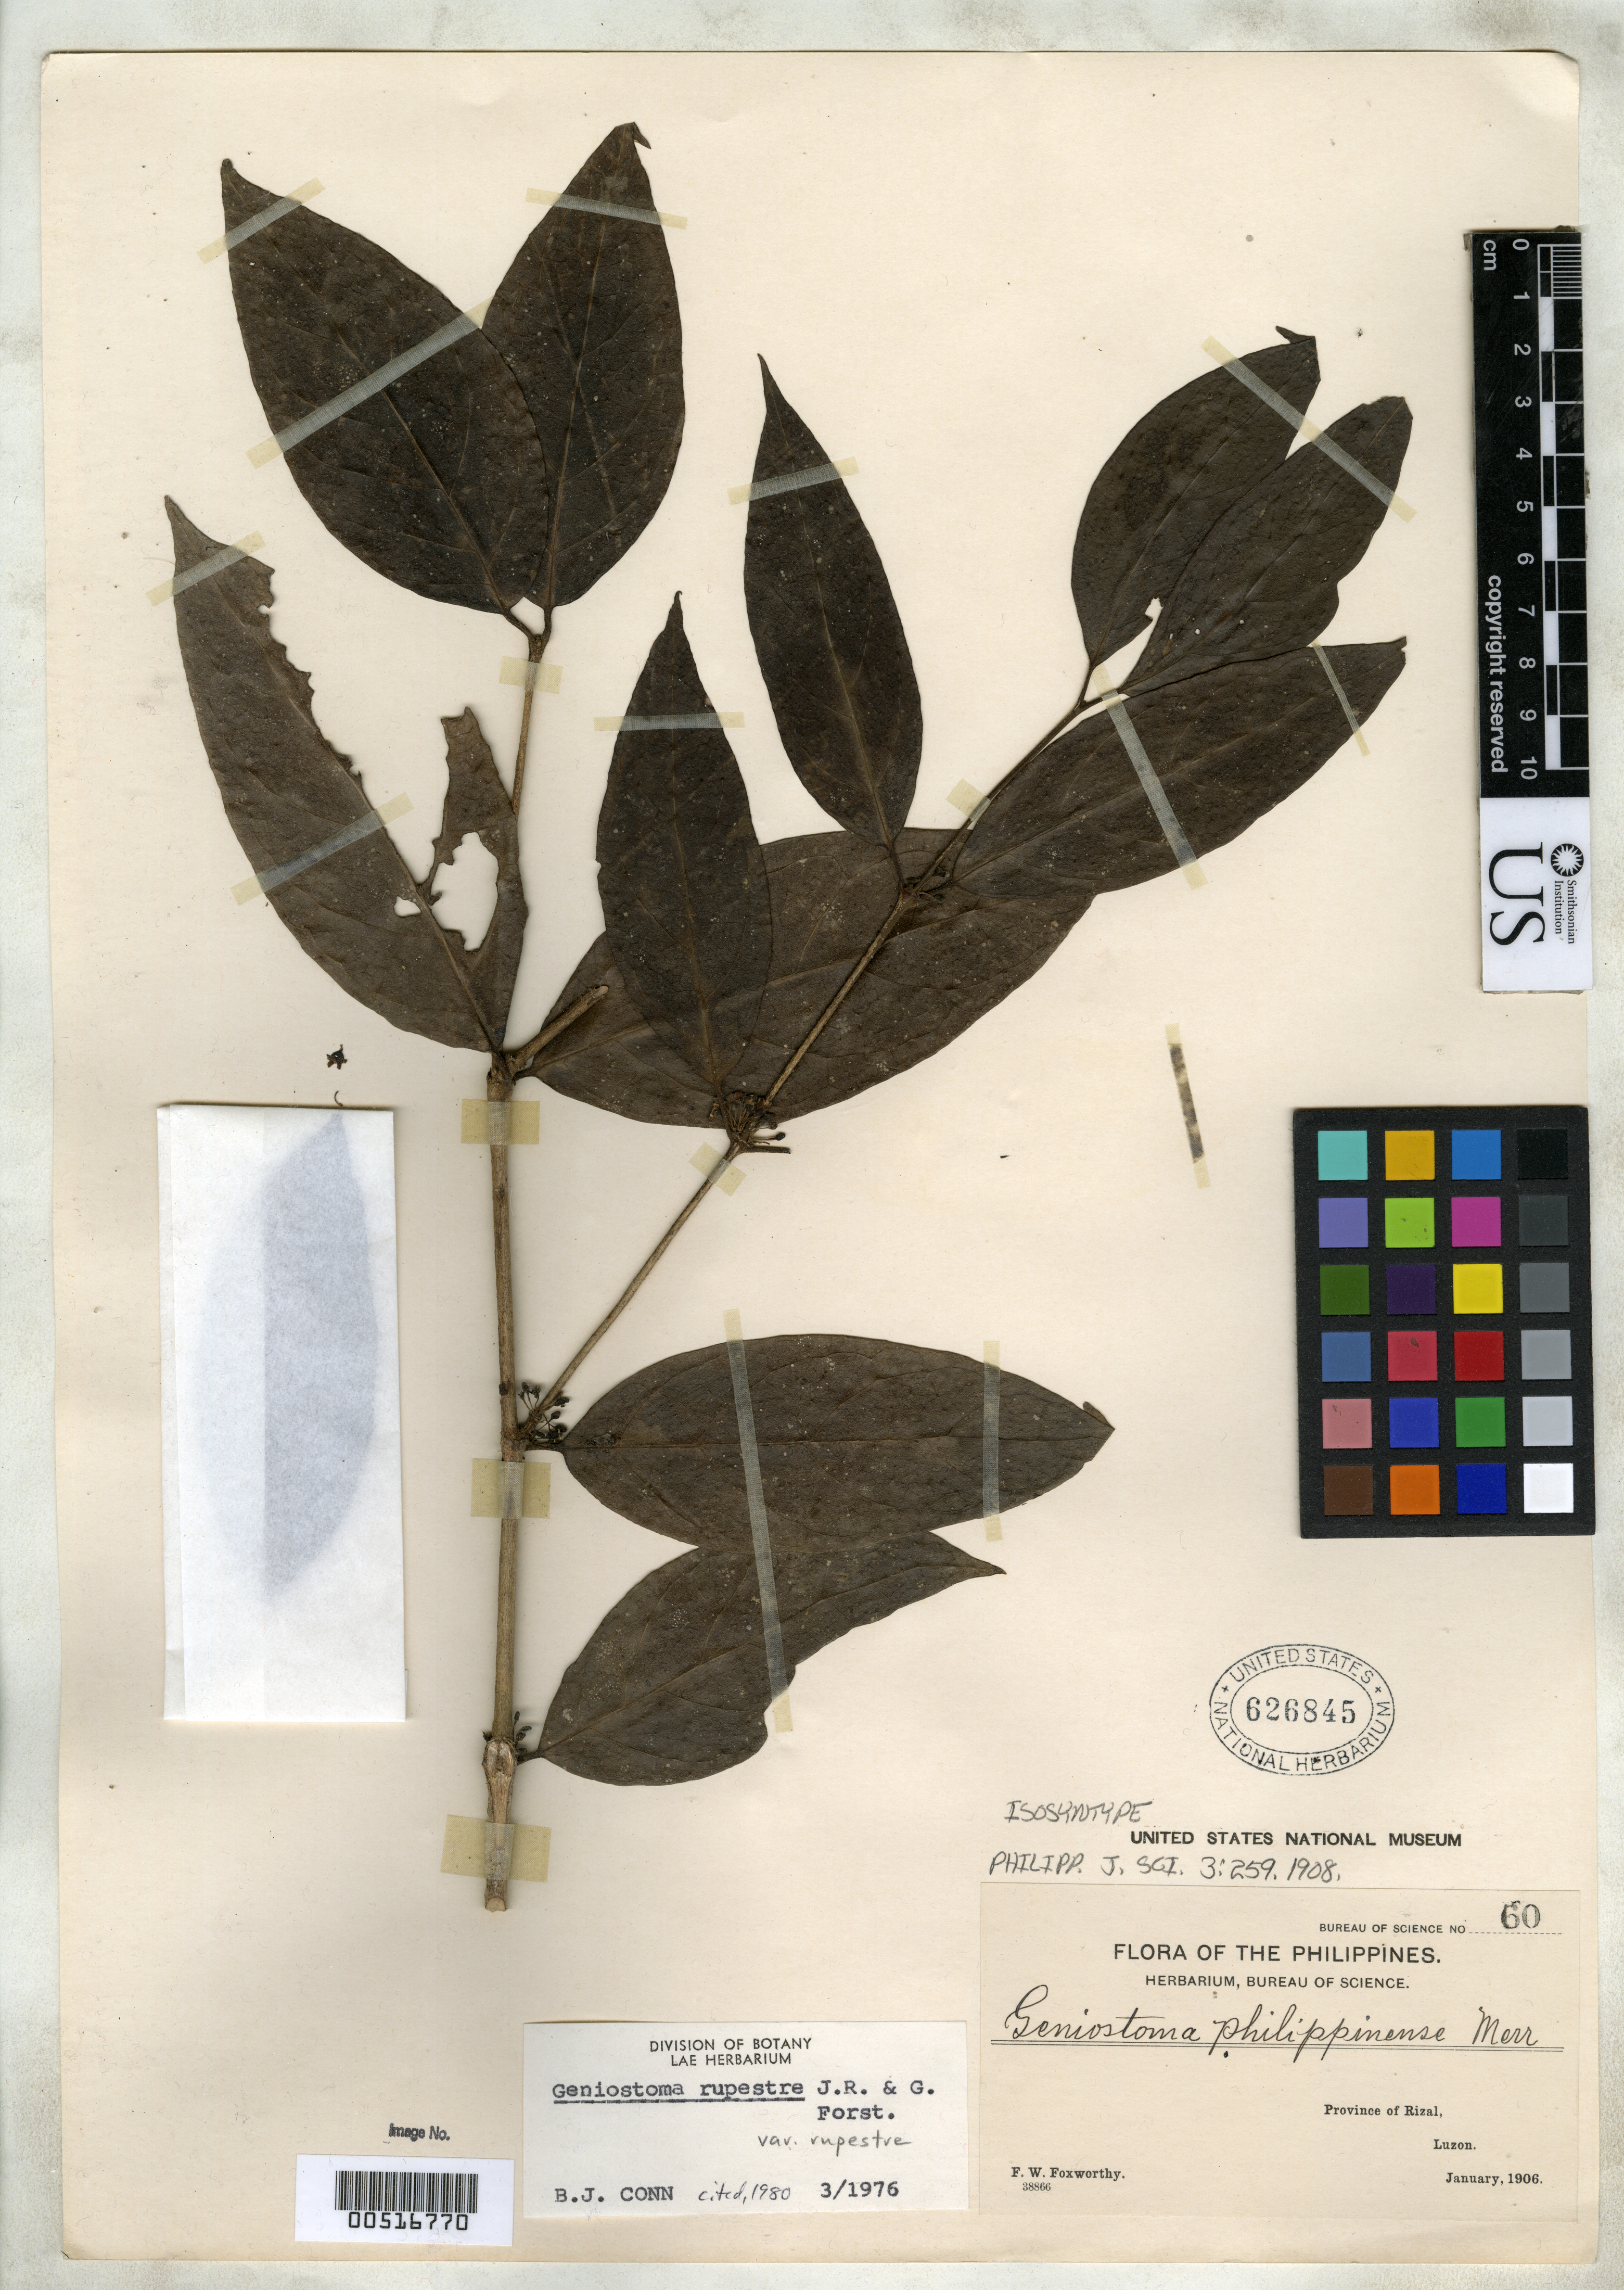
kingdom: Plantae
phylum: Tracheophyta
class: Magnoliopsida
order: Gentianales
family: Loganiaceae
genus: Geniostoma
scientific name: Geniostoma philippinense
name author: Merr.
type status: Isosyntype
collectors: F. W. Foxworthy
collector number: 60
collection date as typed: Jan 1906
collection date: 1906-01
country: Philippines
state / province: Calabarzon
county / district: Rizal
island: Luzon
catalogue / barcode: US 626845